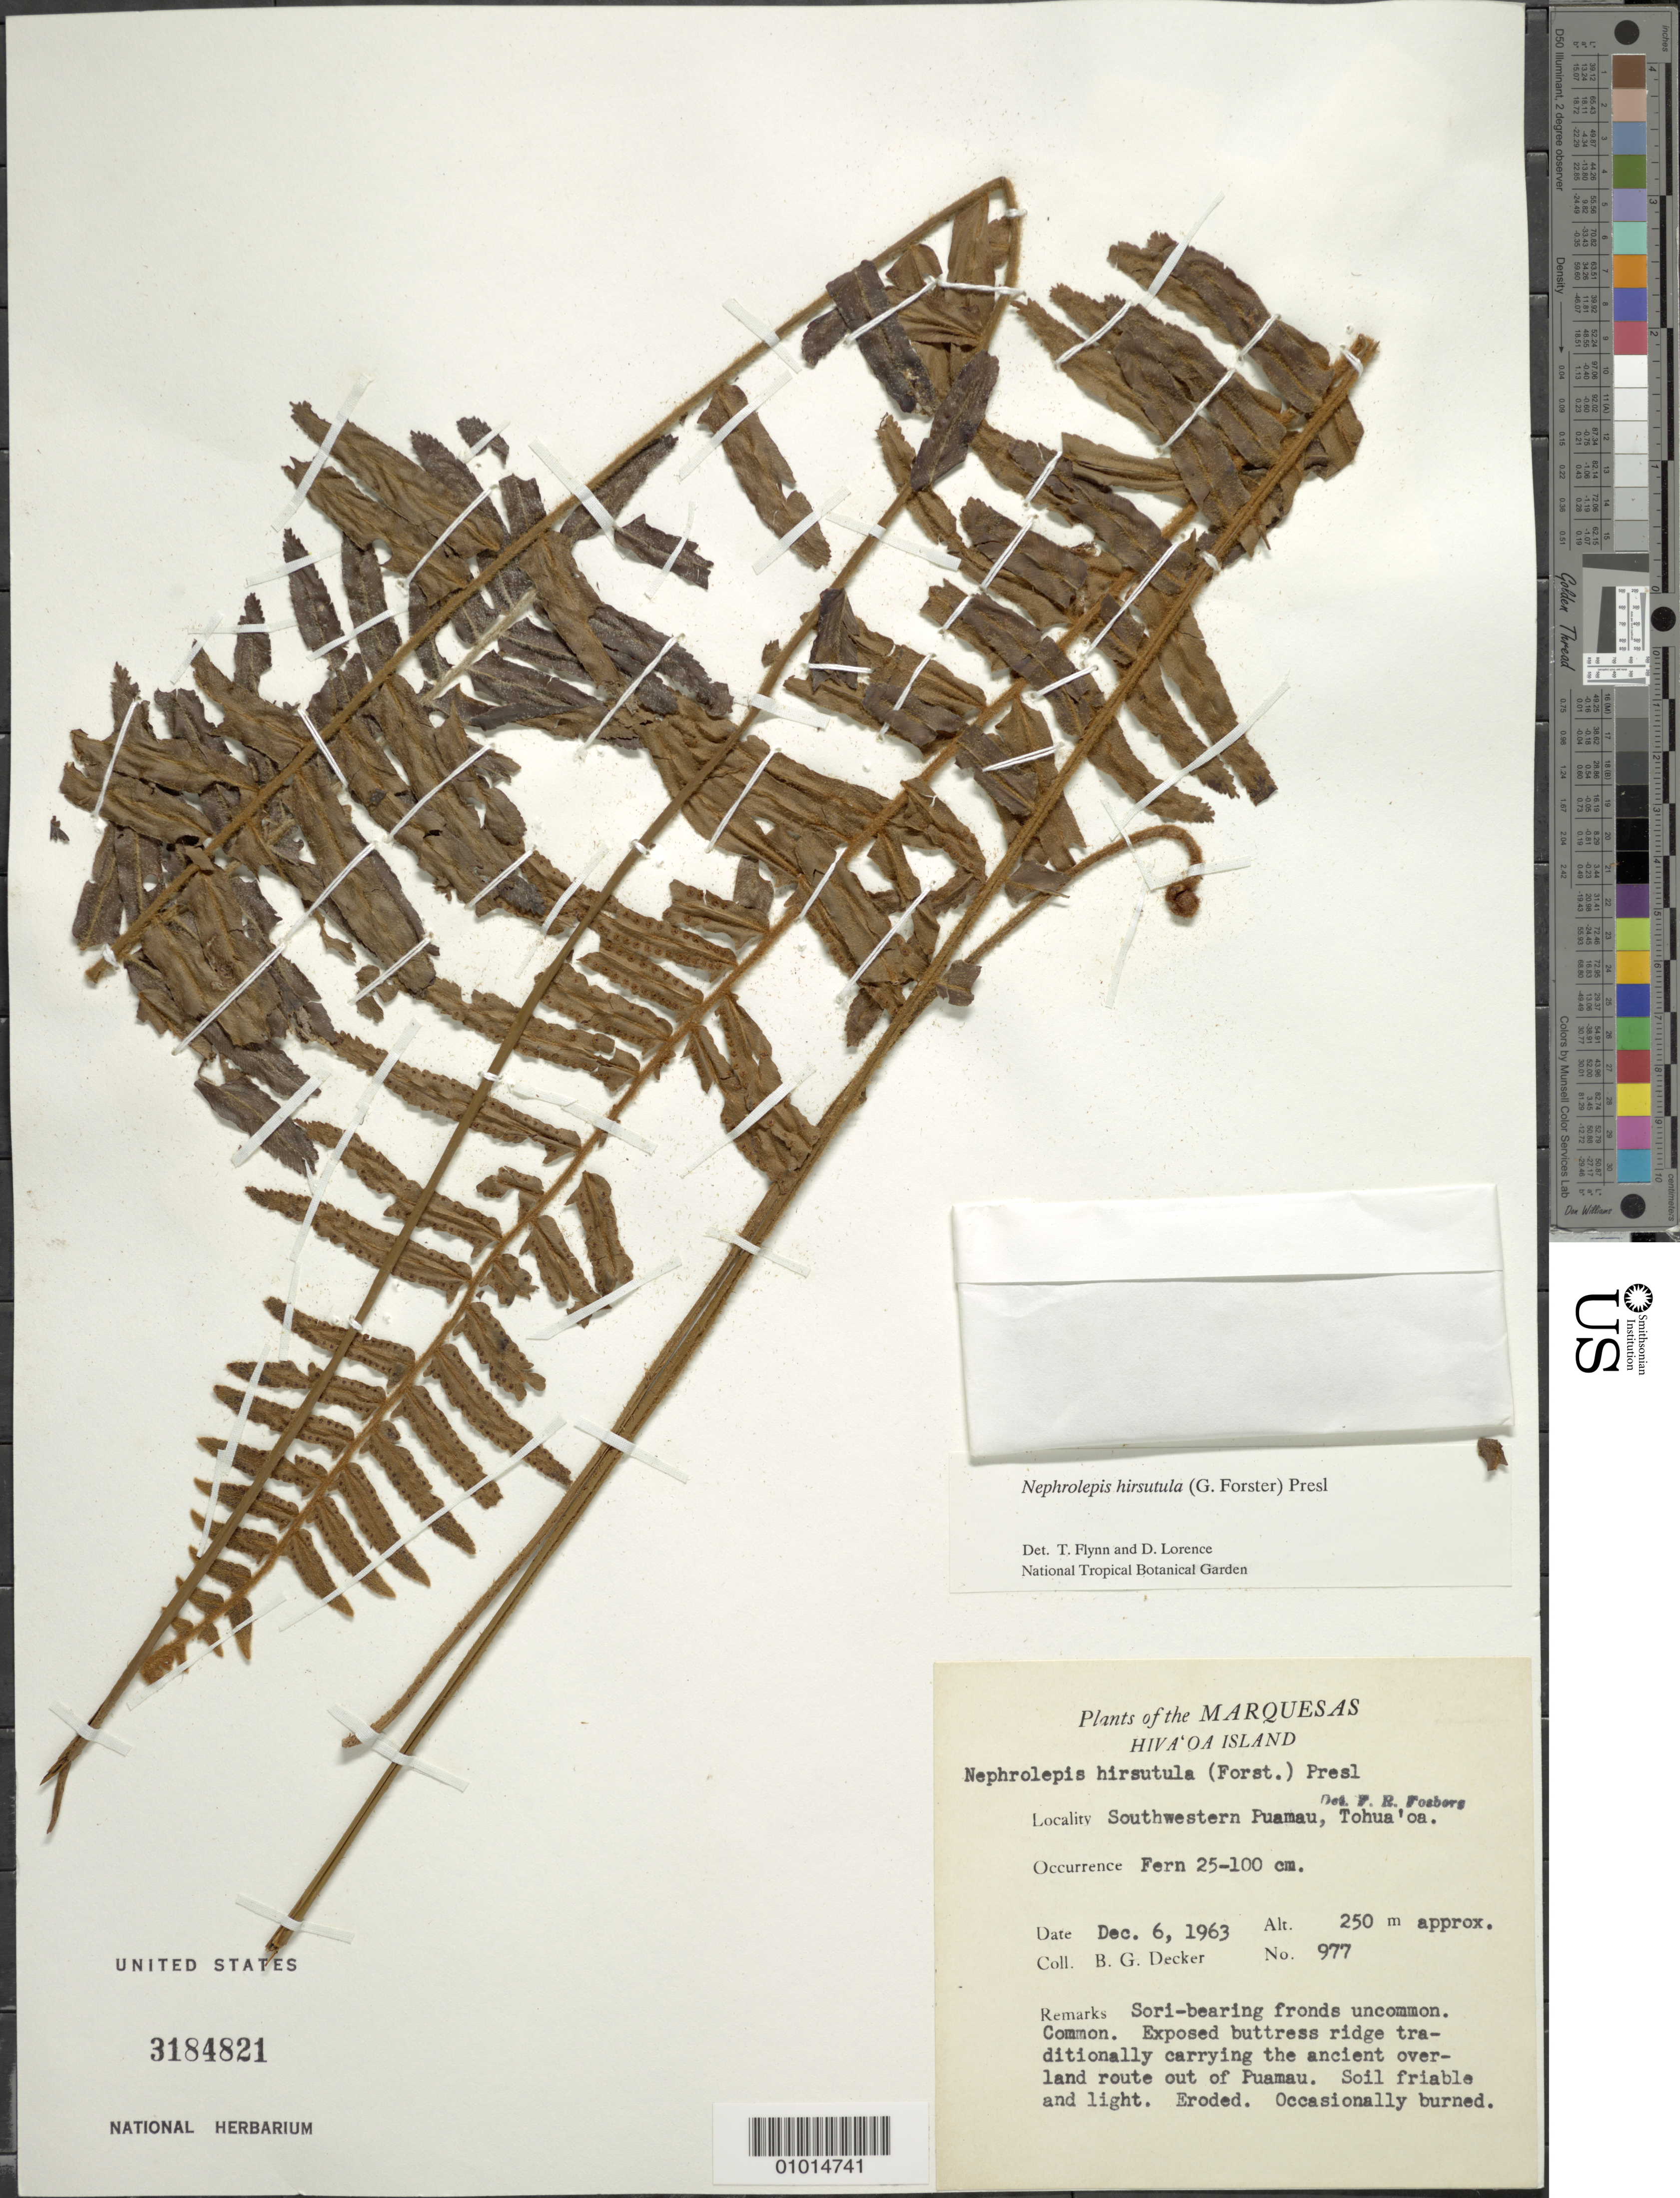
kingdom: Plantae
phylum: Tracheophyta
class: Polypodiopsida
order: Polypodiales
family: Nephrolepidaceae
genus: Nephrolepis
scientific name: Nephrolepis hirsutula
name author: (G. Forst.) C. Presl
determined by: Lorence, David H., (PTBG), National Tropical Botanical Garden (UNITED STATES)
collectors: B. G. Decker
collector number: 977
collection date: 1963-12-06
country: French Polynesia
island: Hiva Oa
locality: SW Puamau, Tohua'oa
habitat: Sori-bearing fronds uncommon. Common. Exposed buttress ridge traditionally carrying the ancient overland route out of Puamau. Soil friable and light; eroded; occasionally burned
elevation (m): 250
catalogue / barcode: US 3184821